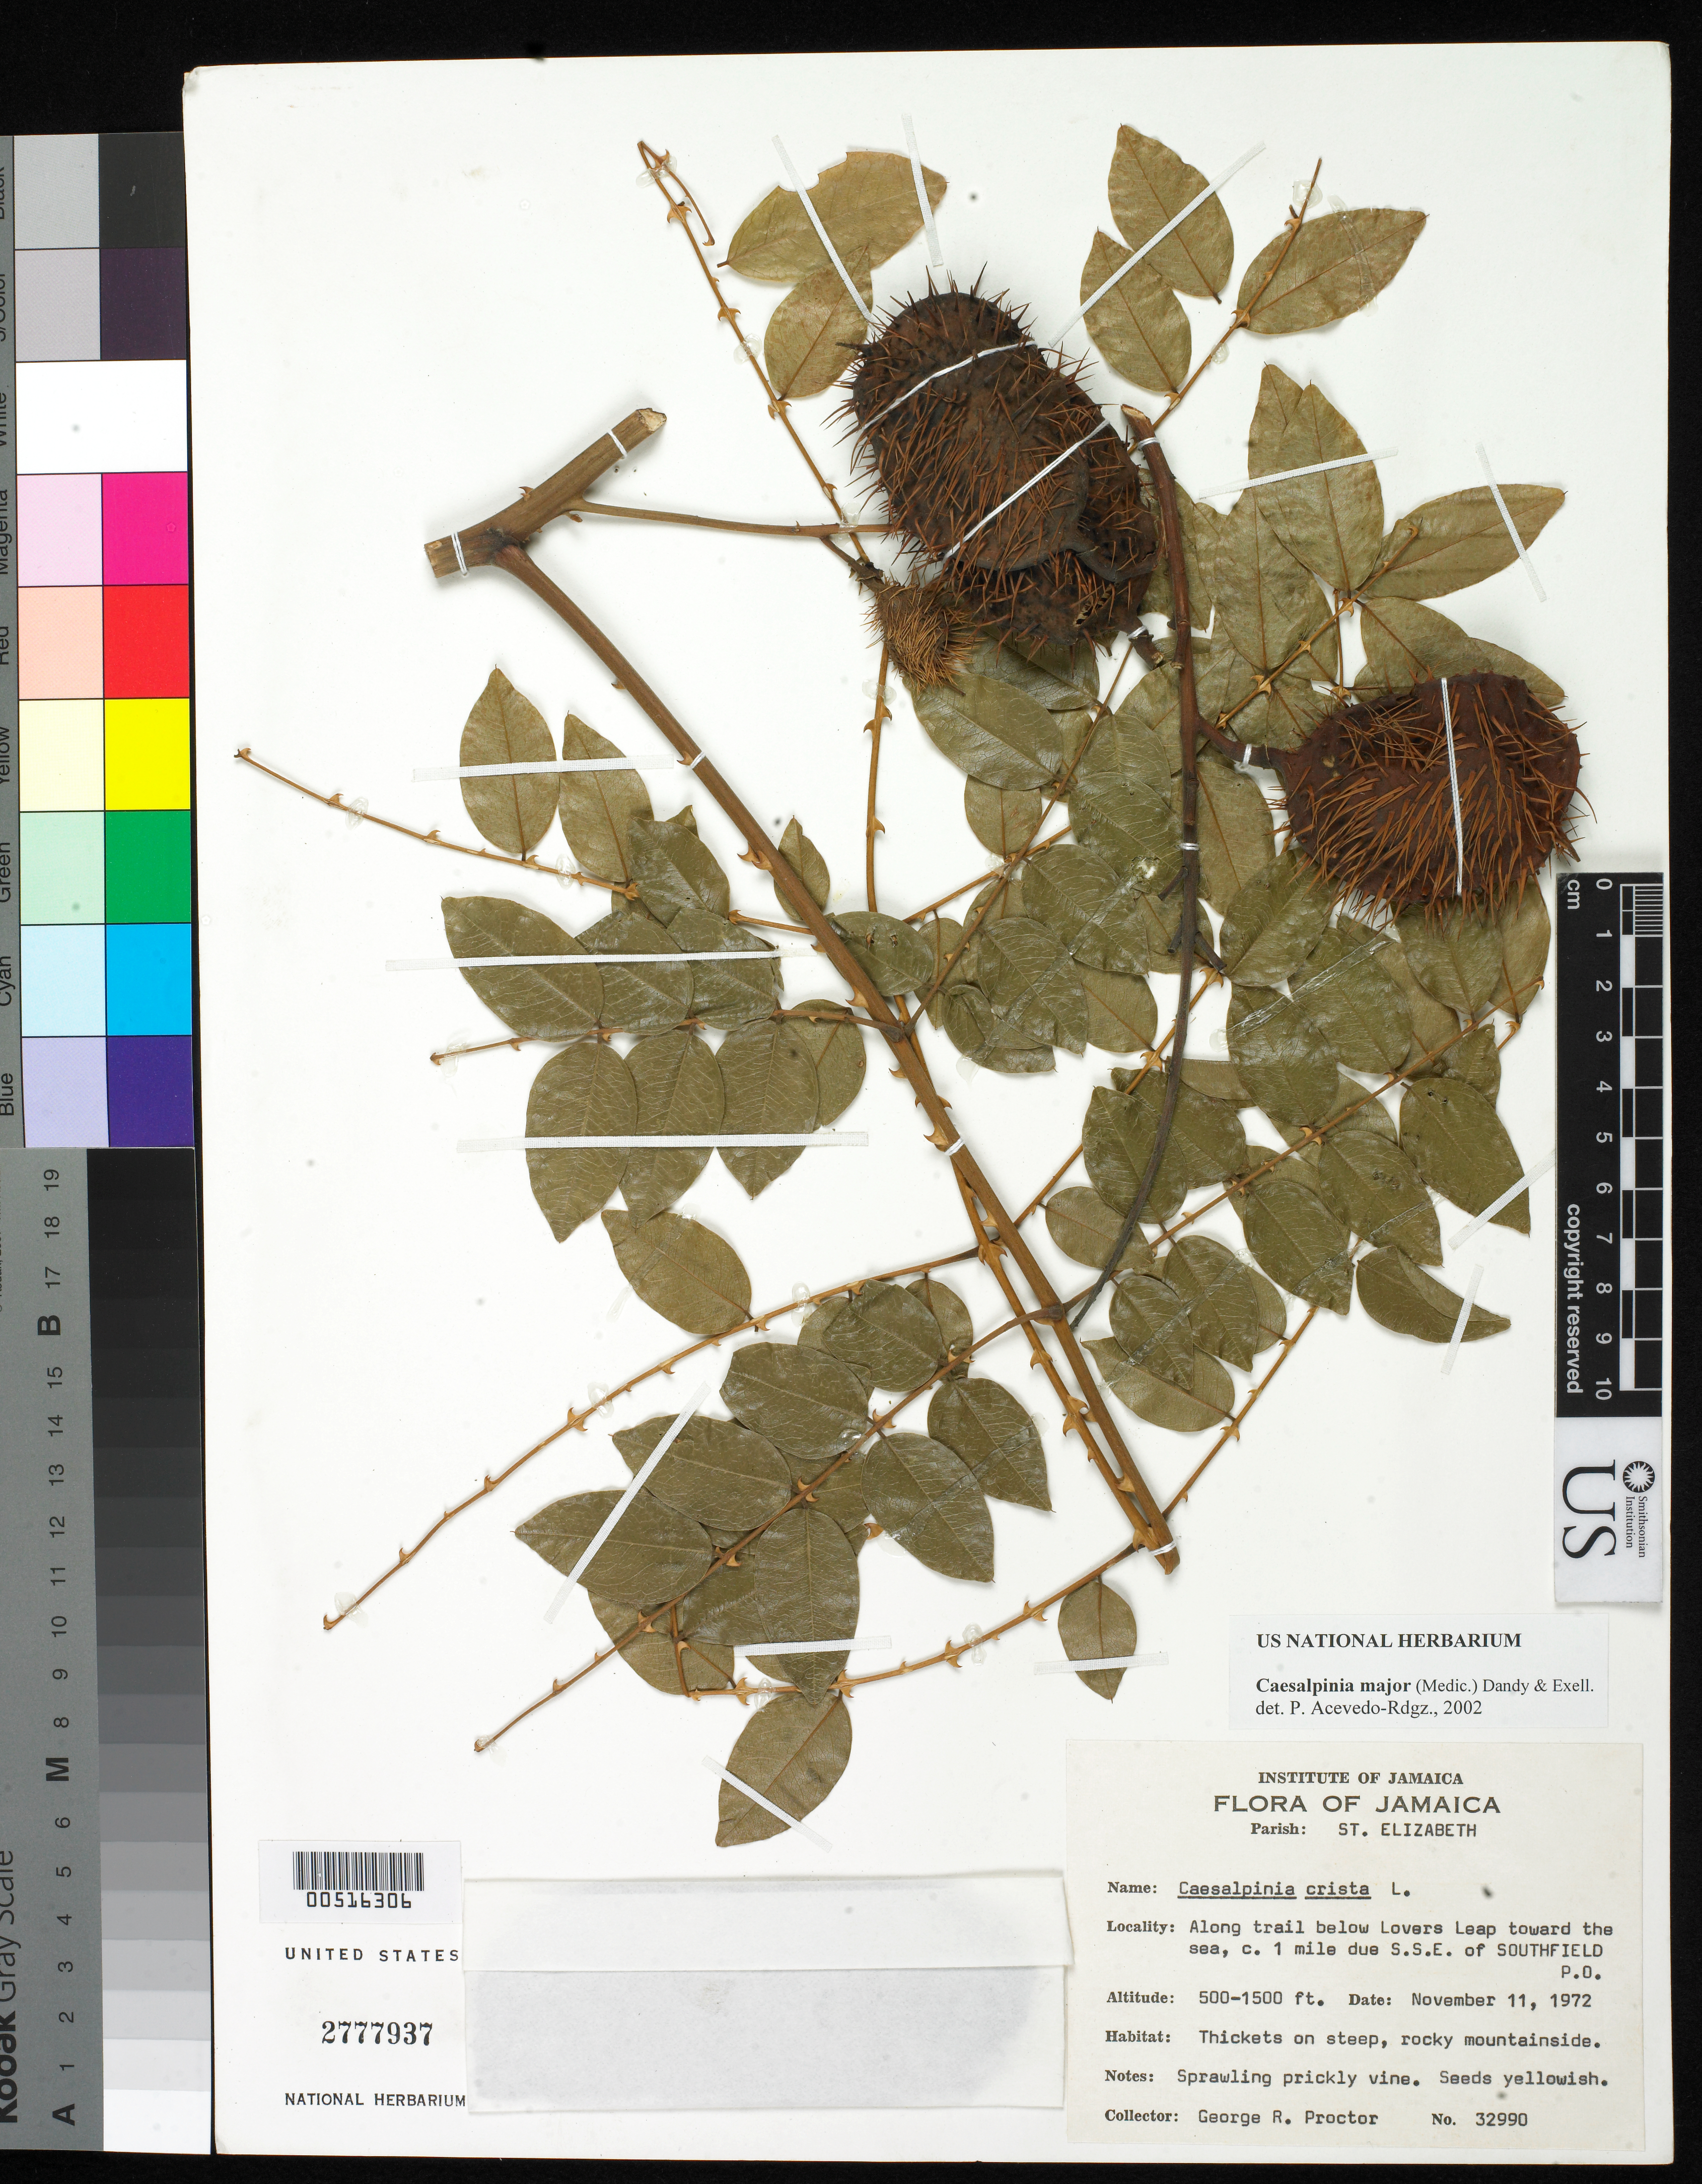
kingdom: Plantae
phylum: Tracheophyta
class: Magnoliopsida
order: Fabales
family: Fabaceae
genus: Guilandina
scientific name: Guilandina major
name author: (Medik.) Small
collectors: G. R. Proctor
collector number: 32990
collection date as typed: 11 Nov 1972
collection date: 1972-11-11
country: Jamaica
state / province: Saint Elizabeth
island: Greater Antilles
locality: Sse of southfield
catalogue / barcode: US 2777937